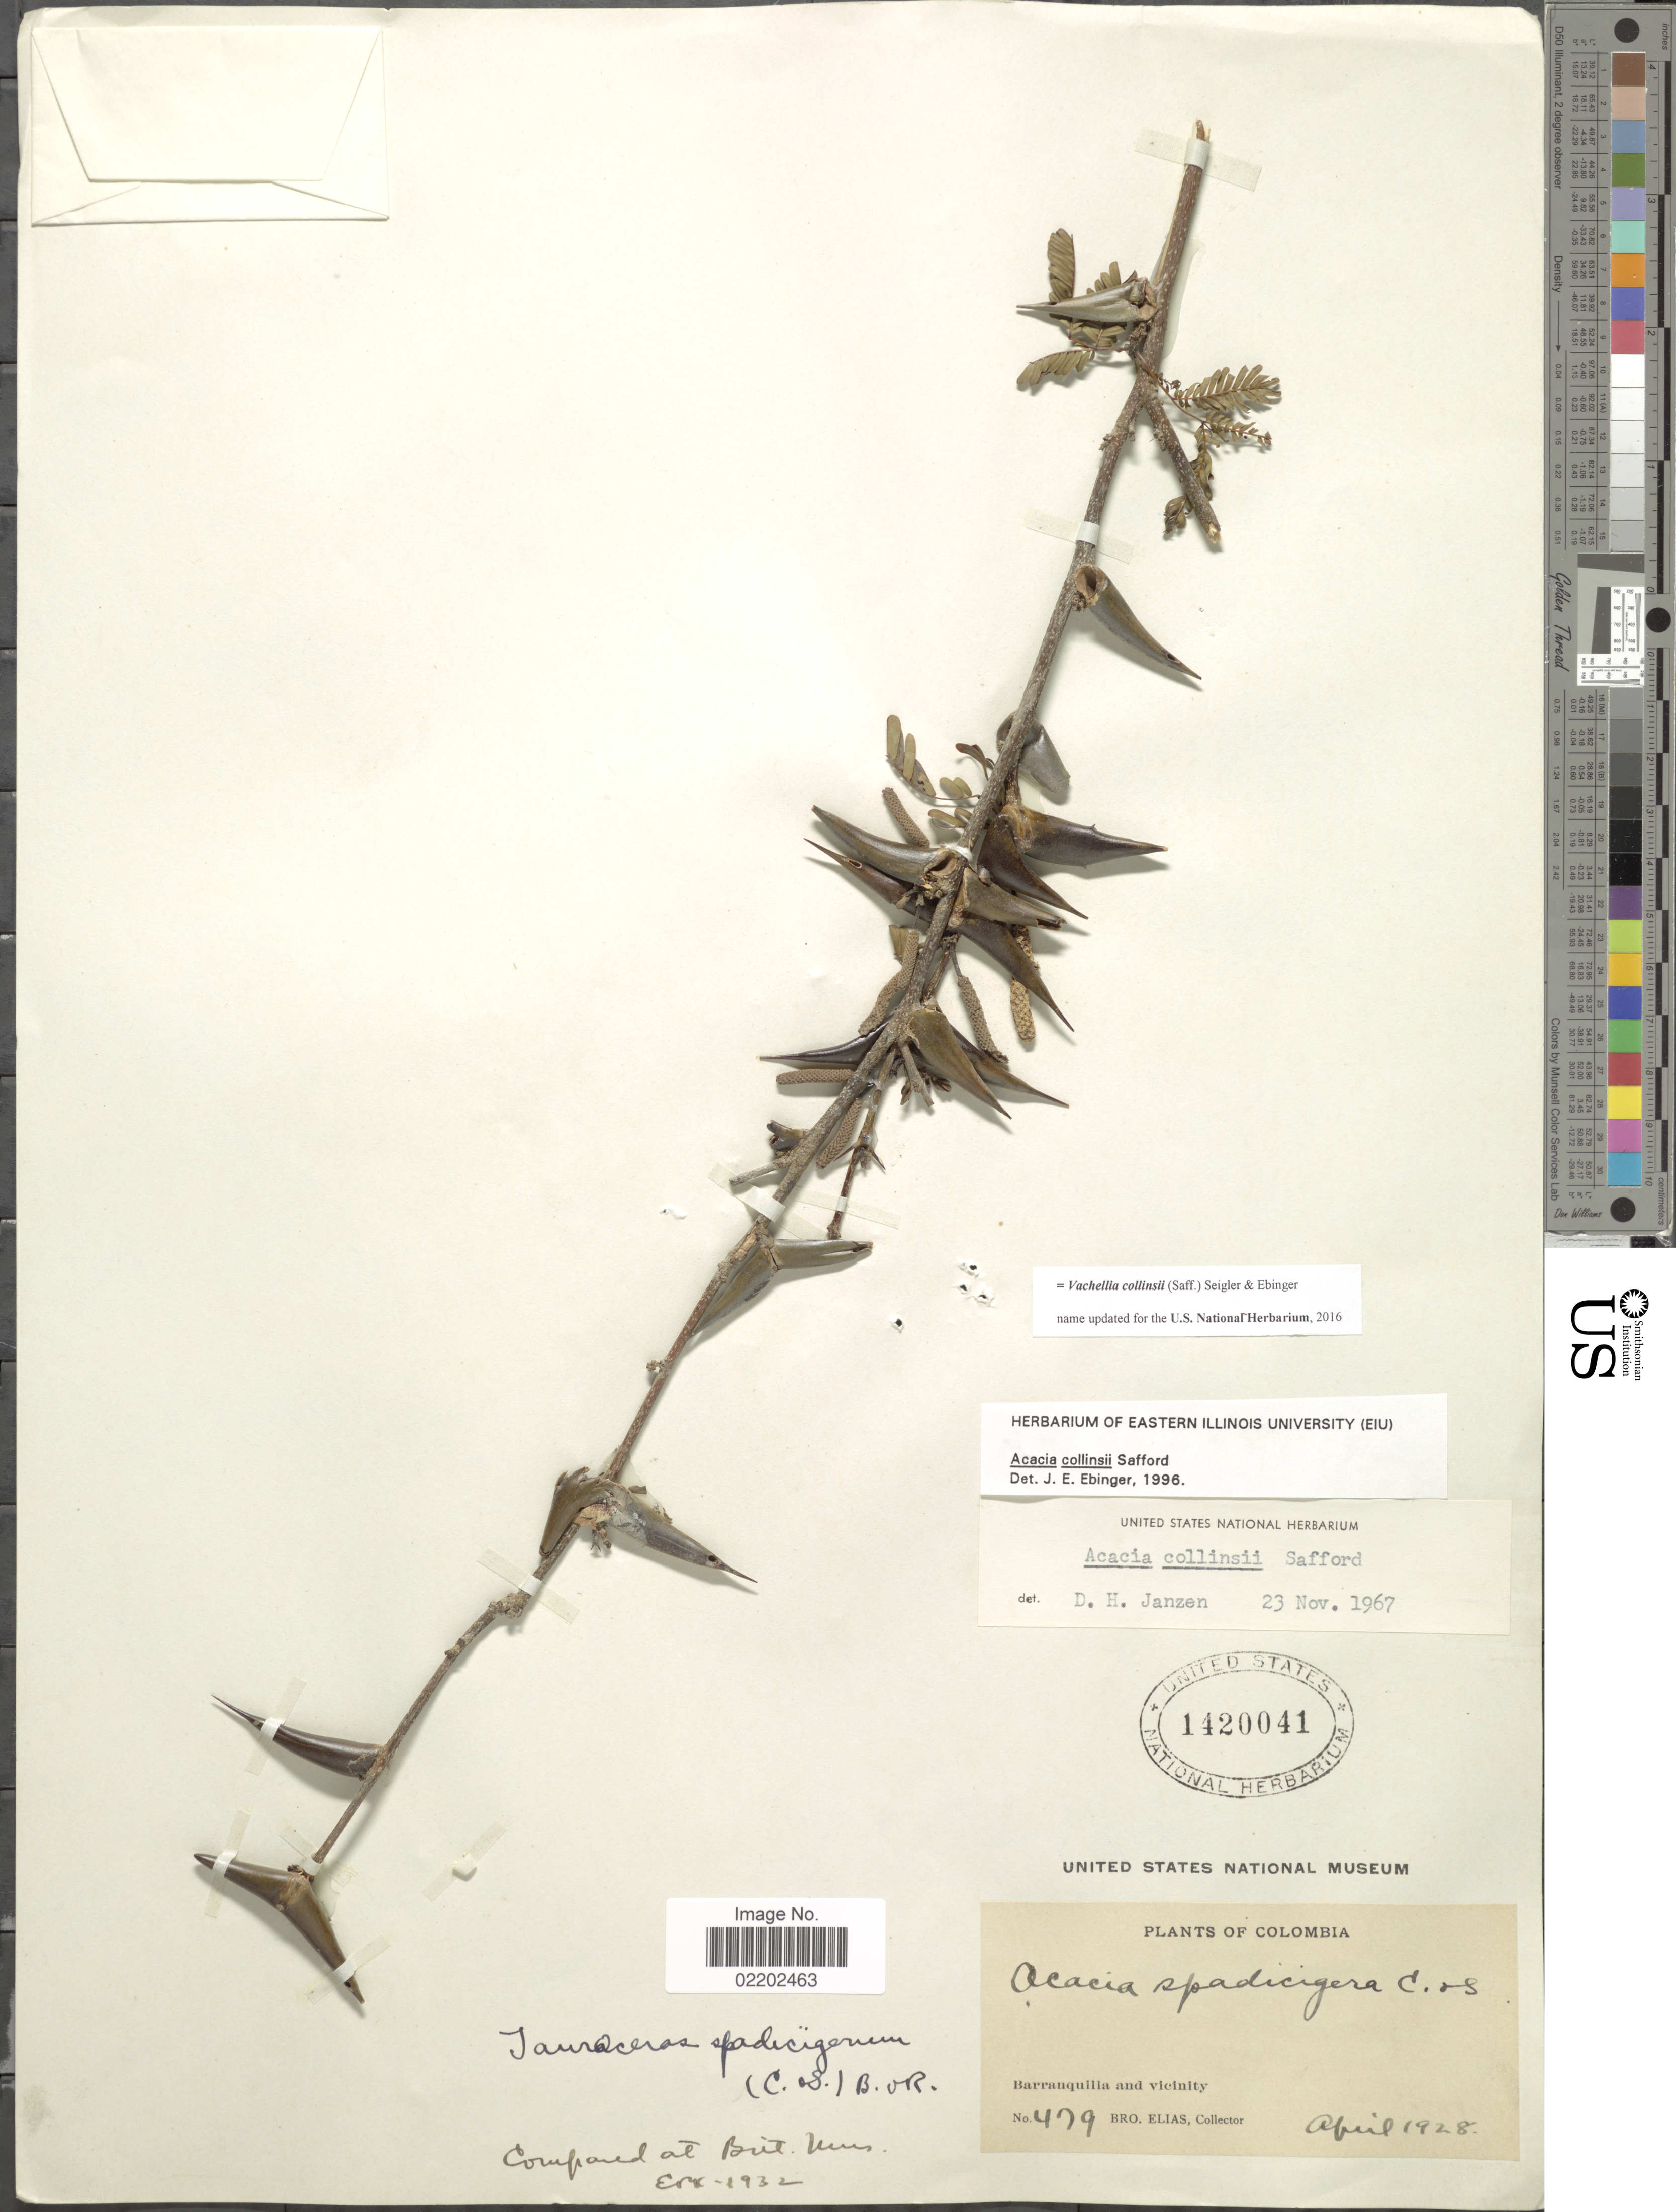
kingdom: Plantae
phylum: Tracheophyta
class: Magnoliopsida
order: Fabales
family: Fabaceae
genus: Vachellia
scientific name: Vachellia collinsii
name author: (Saff.) Seigler & Ebinger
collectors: Bro. Elias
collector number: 479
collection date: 1928-04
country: Colombia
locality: Barranquila and vicinity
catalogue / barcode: US 1420041